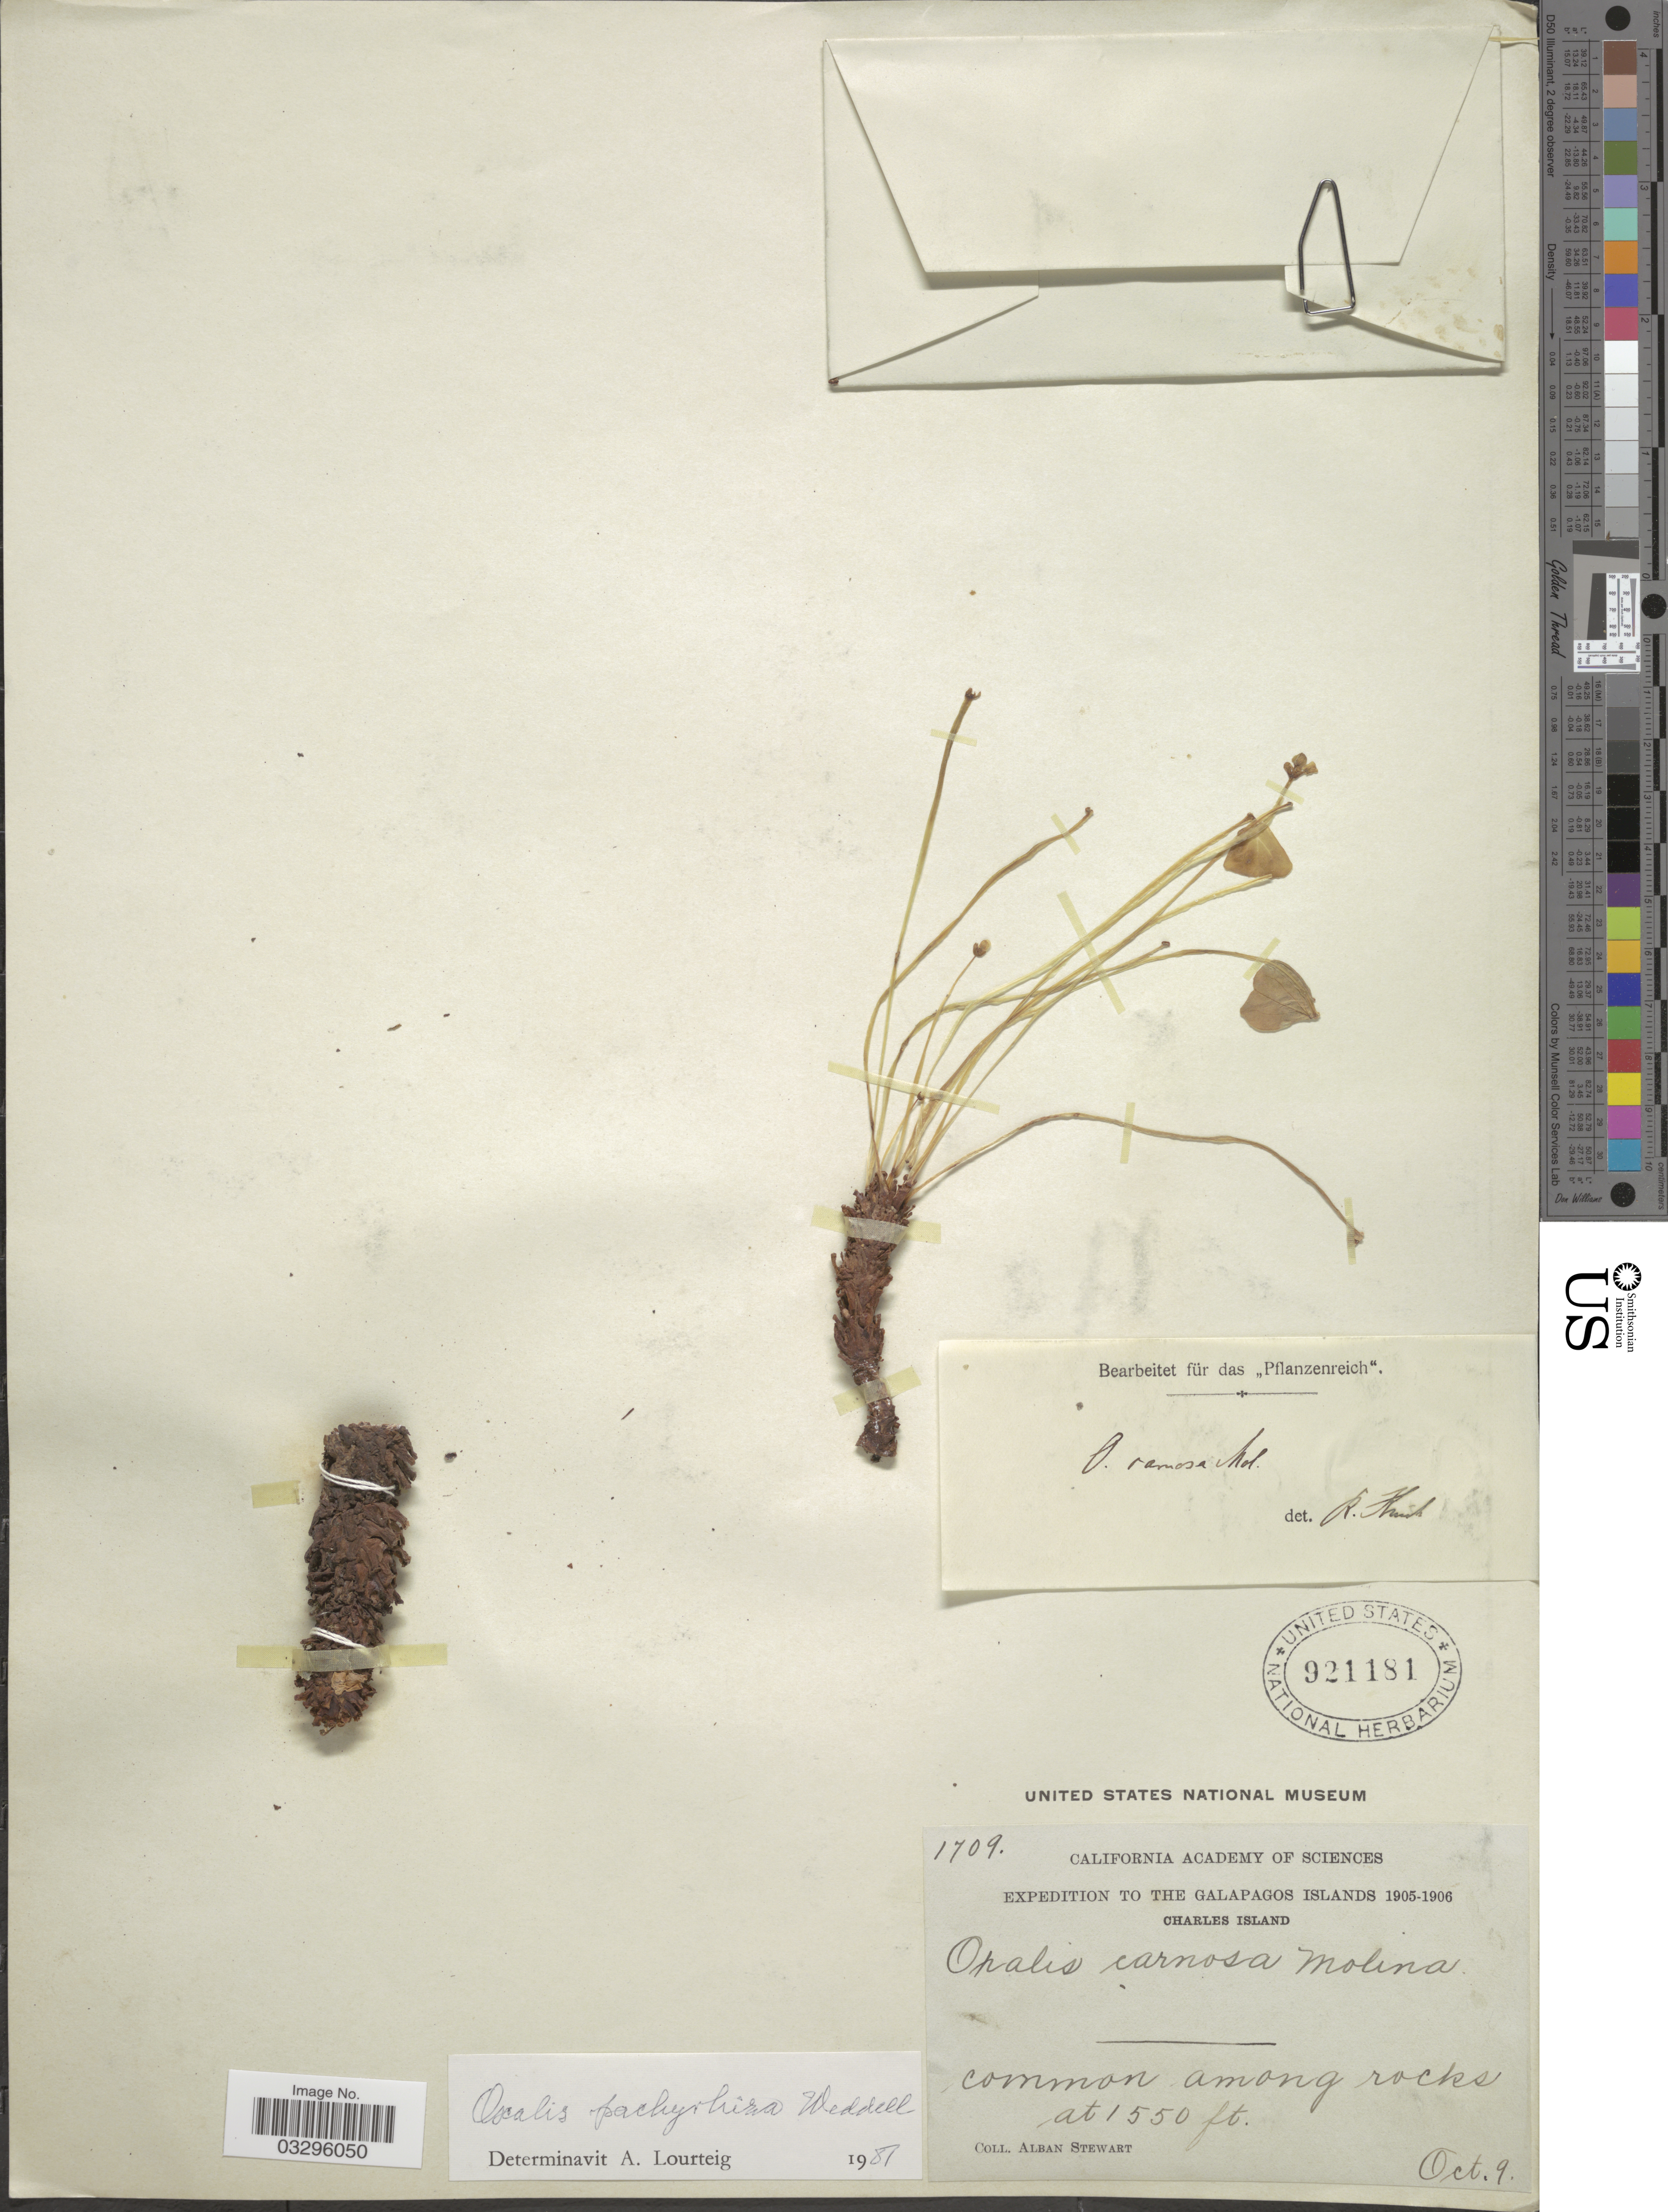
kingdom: Plantae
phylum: Tracheophyta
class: Magnoliopsida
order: Oxalidales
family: Oxalidaceae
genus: Oxalis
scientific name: Oxalis pachyrrhiza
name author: Wedd.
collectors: A. Stewart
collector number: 1709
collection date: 1905-10-09/1906-10-09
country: Ecuador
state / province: Colón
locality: The Galapagos Islands. Charles Island.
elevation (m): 472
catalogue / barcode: US 921181